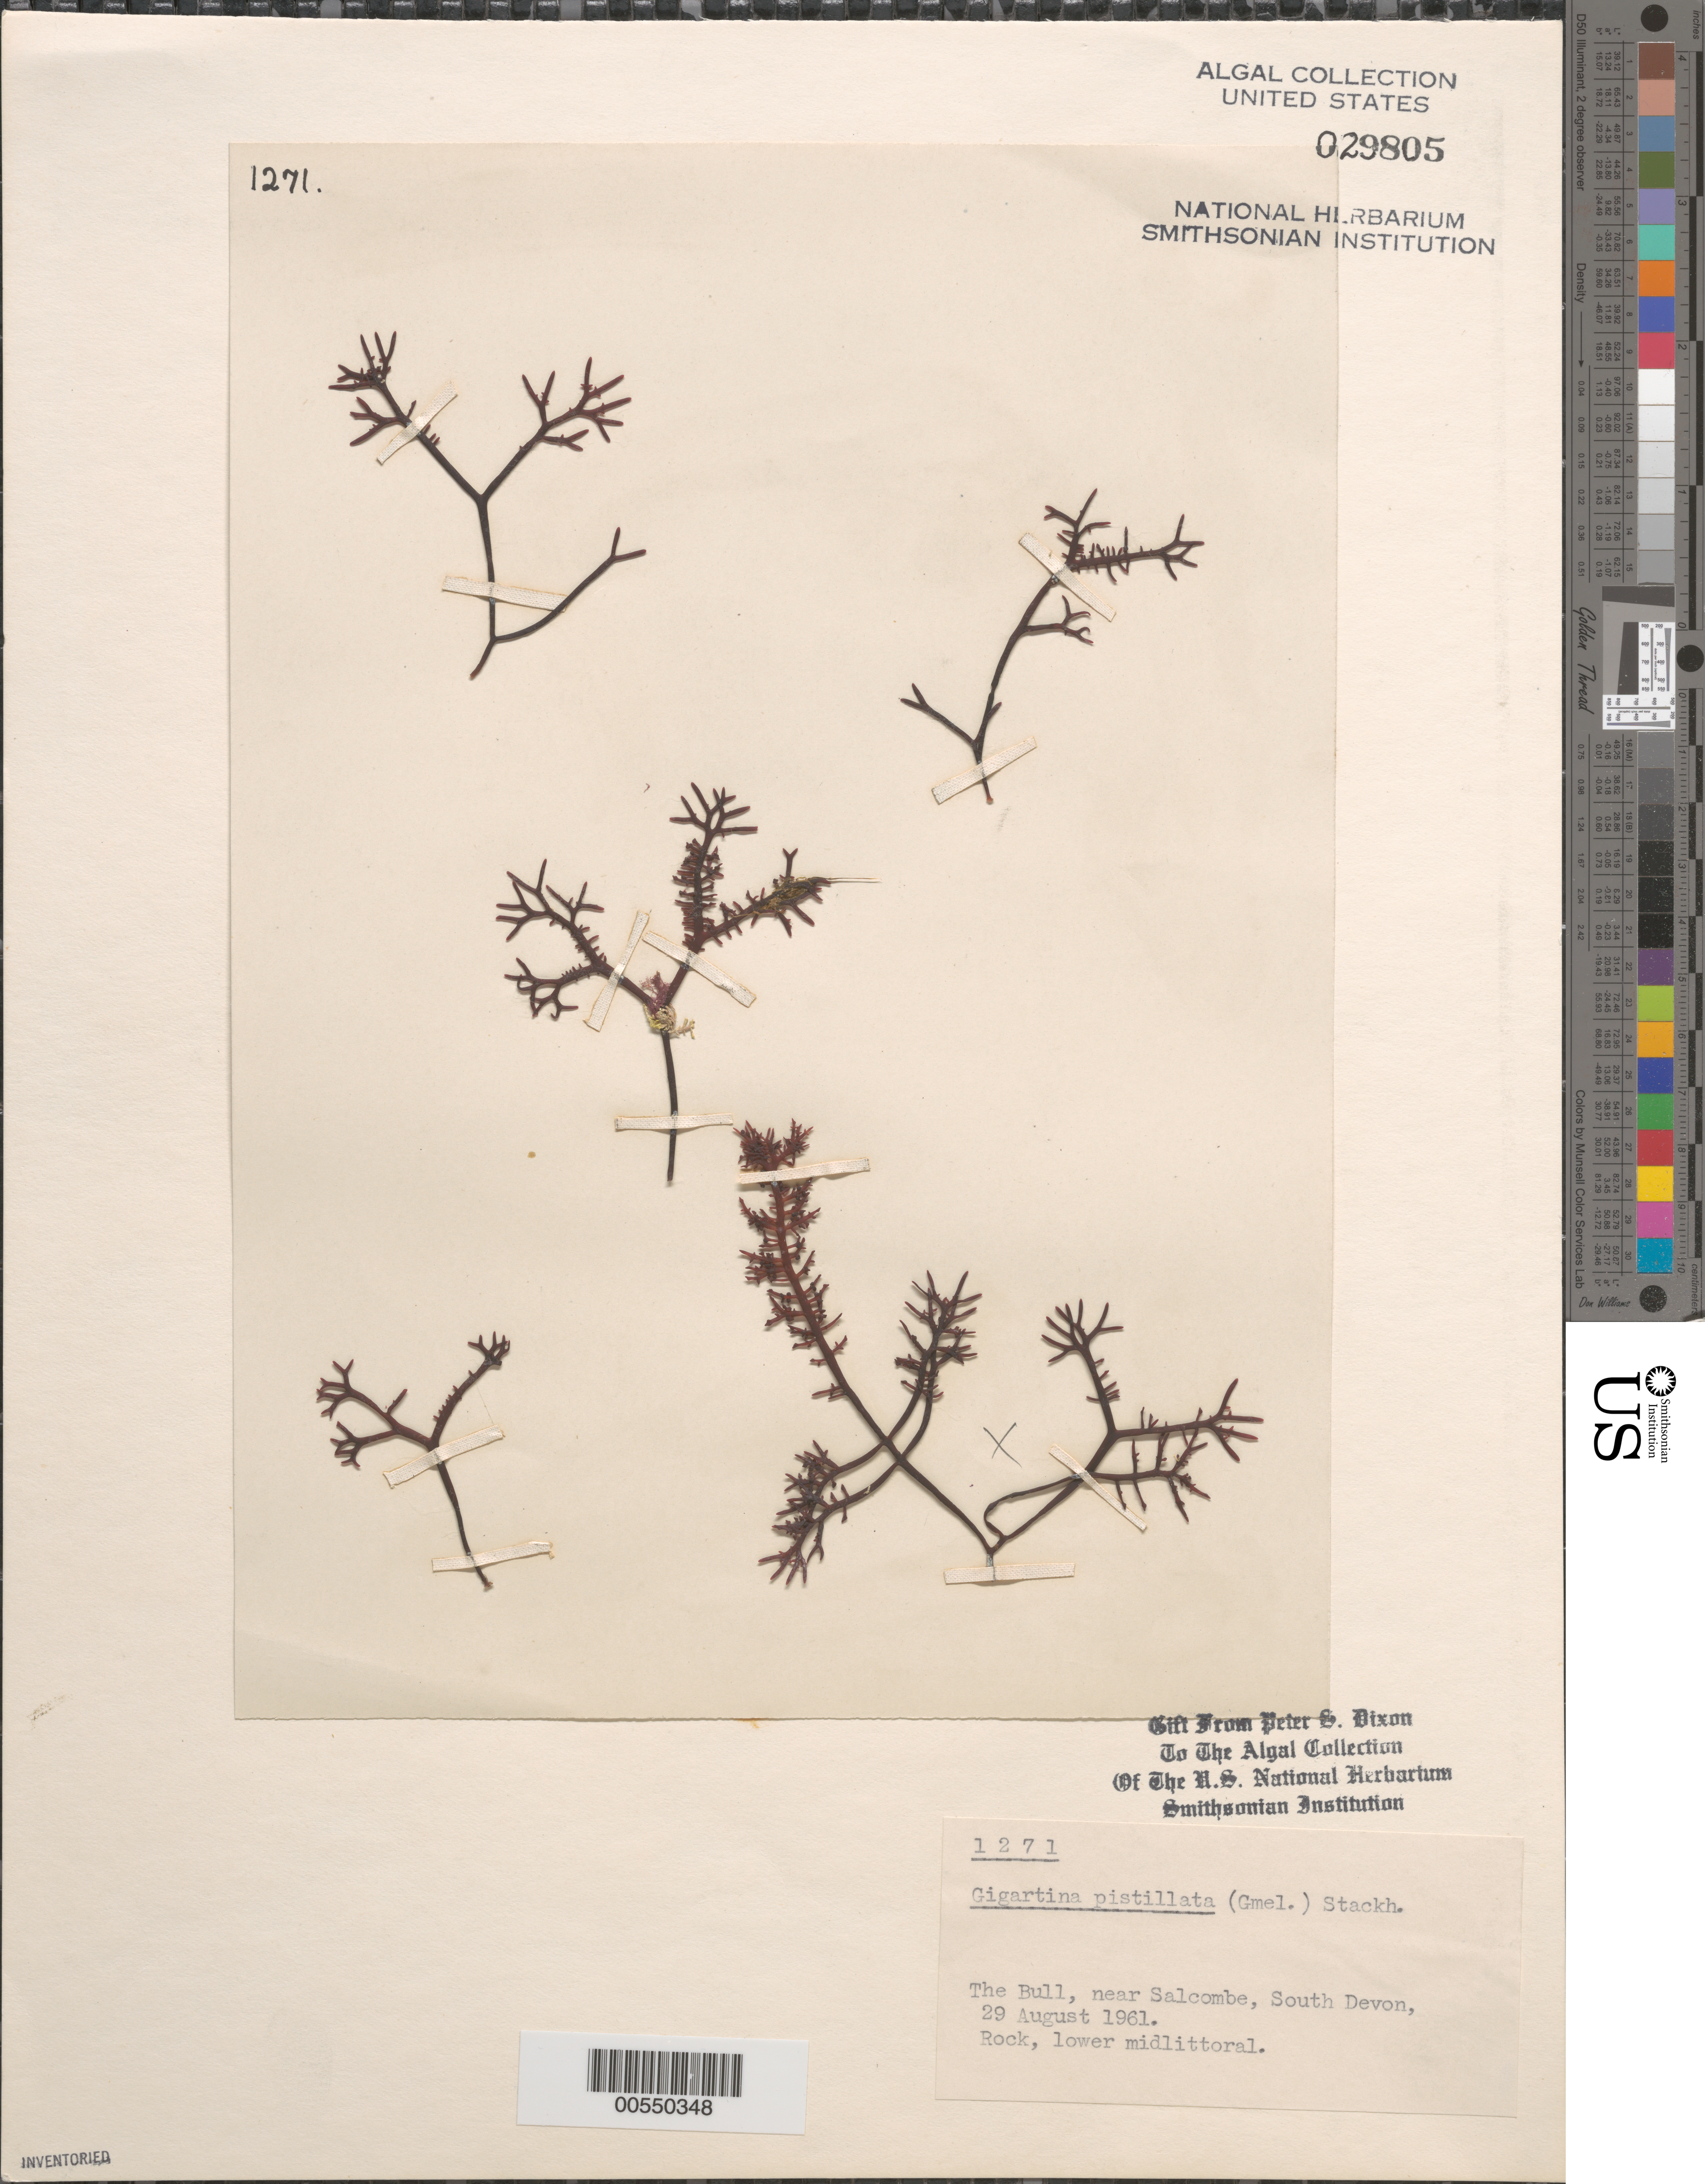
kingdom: Plantae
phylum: Rhodophyta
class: Florideophyceae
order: Gigartinales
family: Gigartinaceae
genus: Gigartina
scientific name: Gigartina pistillata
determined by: Dixon, P. S.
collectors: P. S. Dixon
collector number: PSD 1271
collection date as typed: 29 Aug 1961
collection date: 1961-08-29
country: United Kingdom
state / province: England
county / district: Devon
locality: The Bull, near Salcombe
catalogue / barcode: US 29805